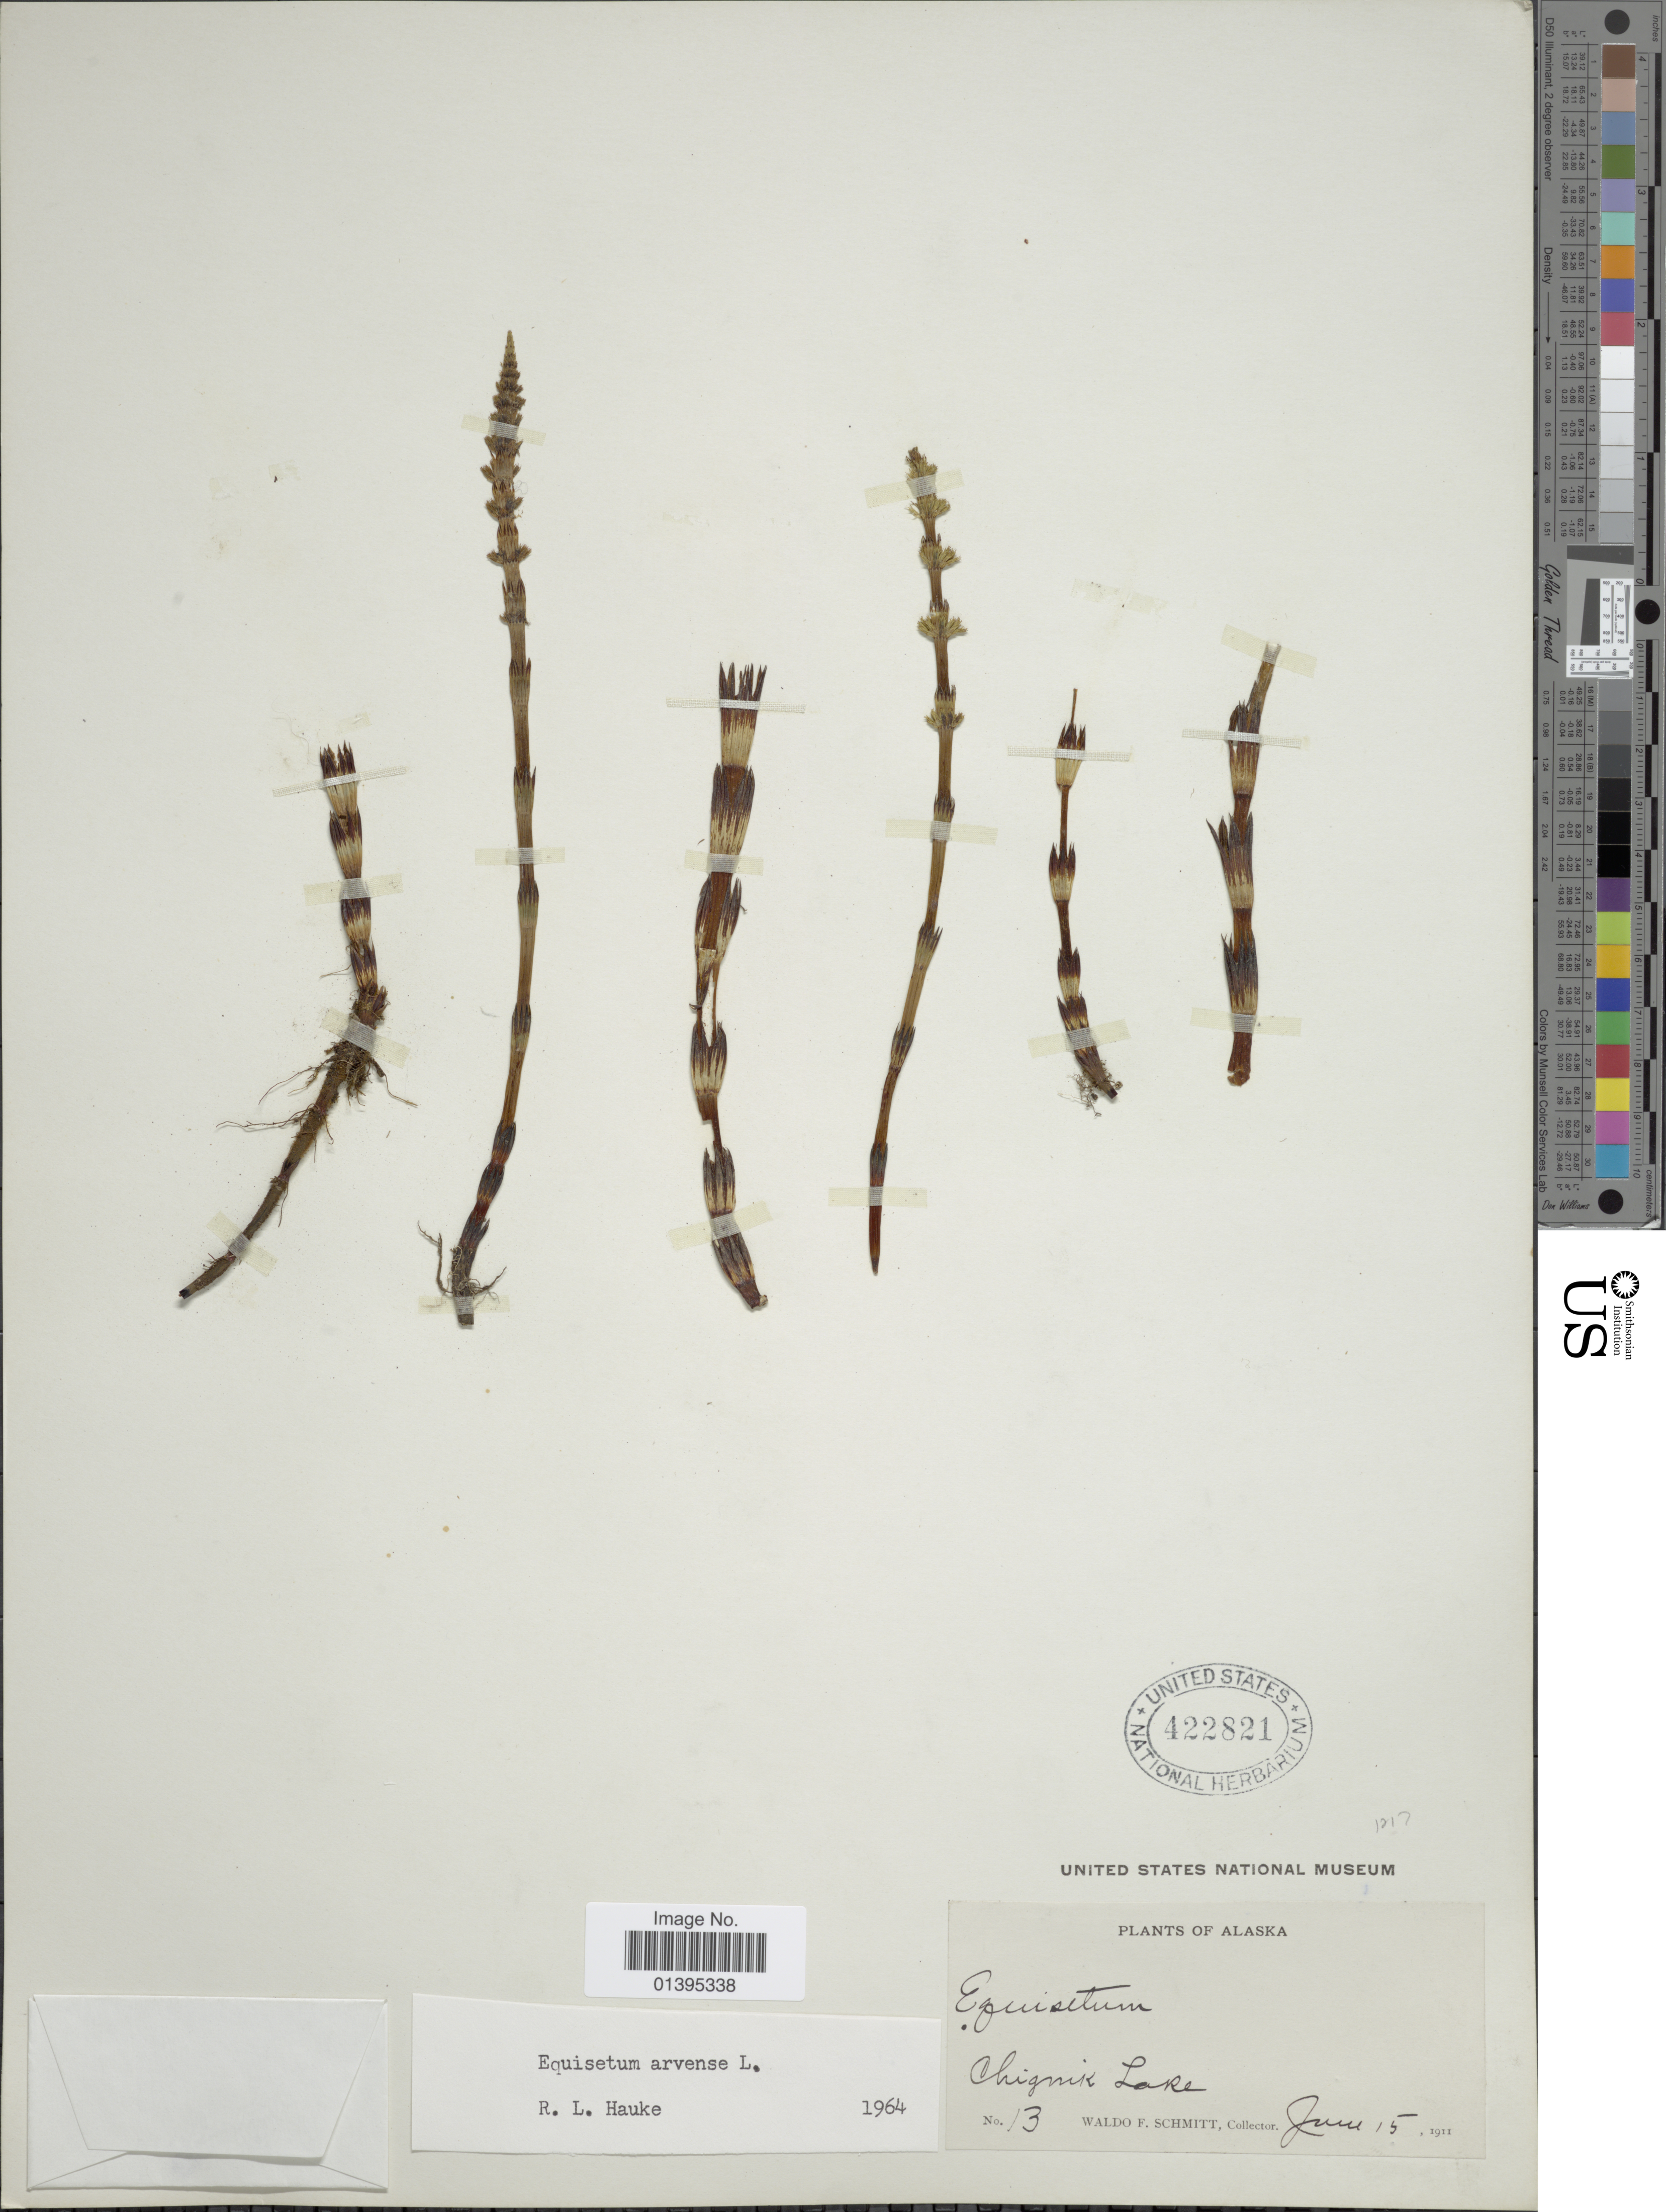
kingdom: Plantae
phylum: Tracheophyta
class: Polypodiopsida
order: Equisetales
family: Equisetaceae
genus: Equisetum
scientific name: Equisetum arvense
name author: L.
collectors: W. L. Schmitt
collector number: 13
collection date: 1911-06-15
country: United States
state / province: Alaska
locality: Chignik Lake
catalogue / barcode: US 422821